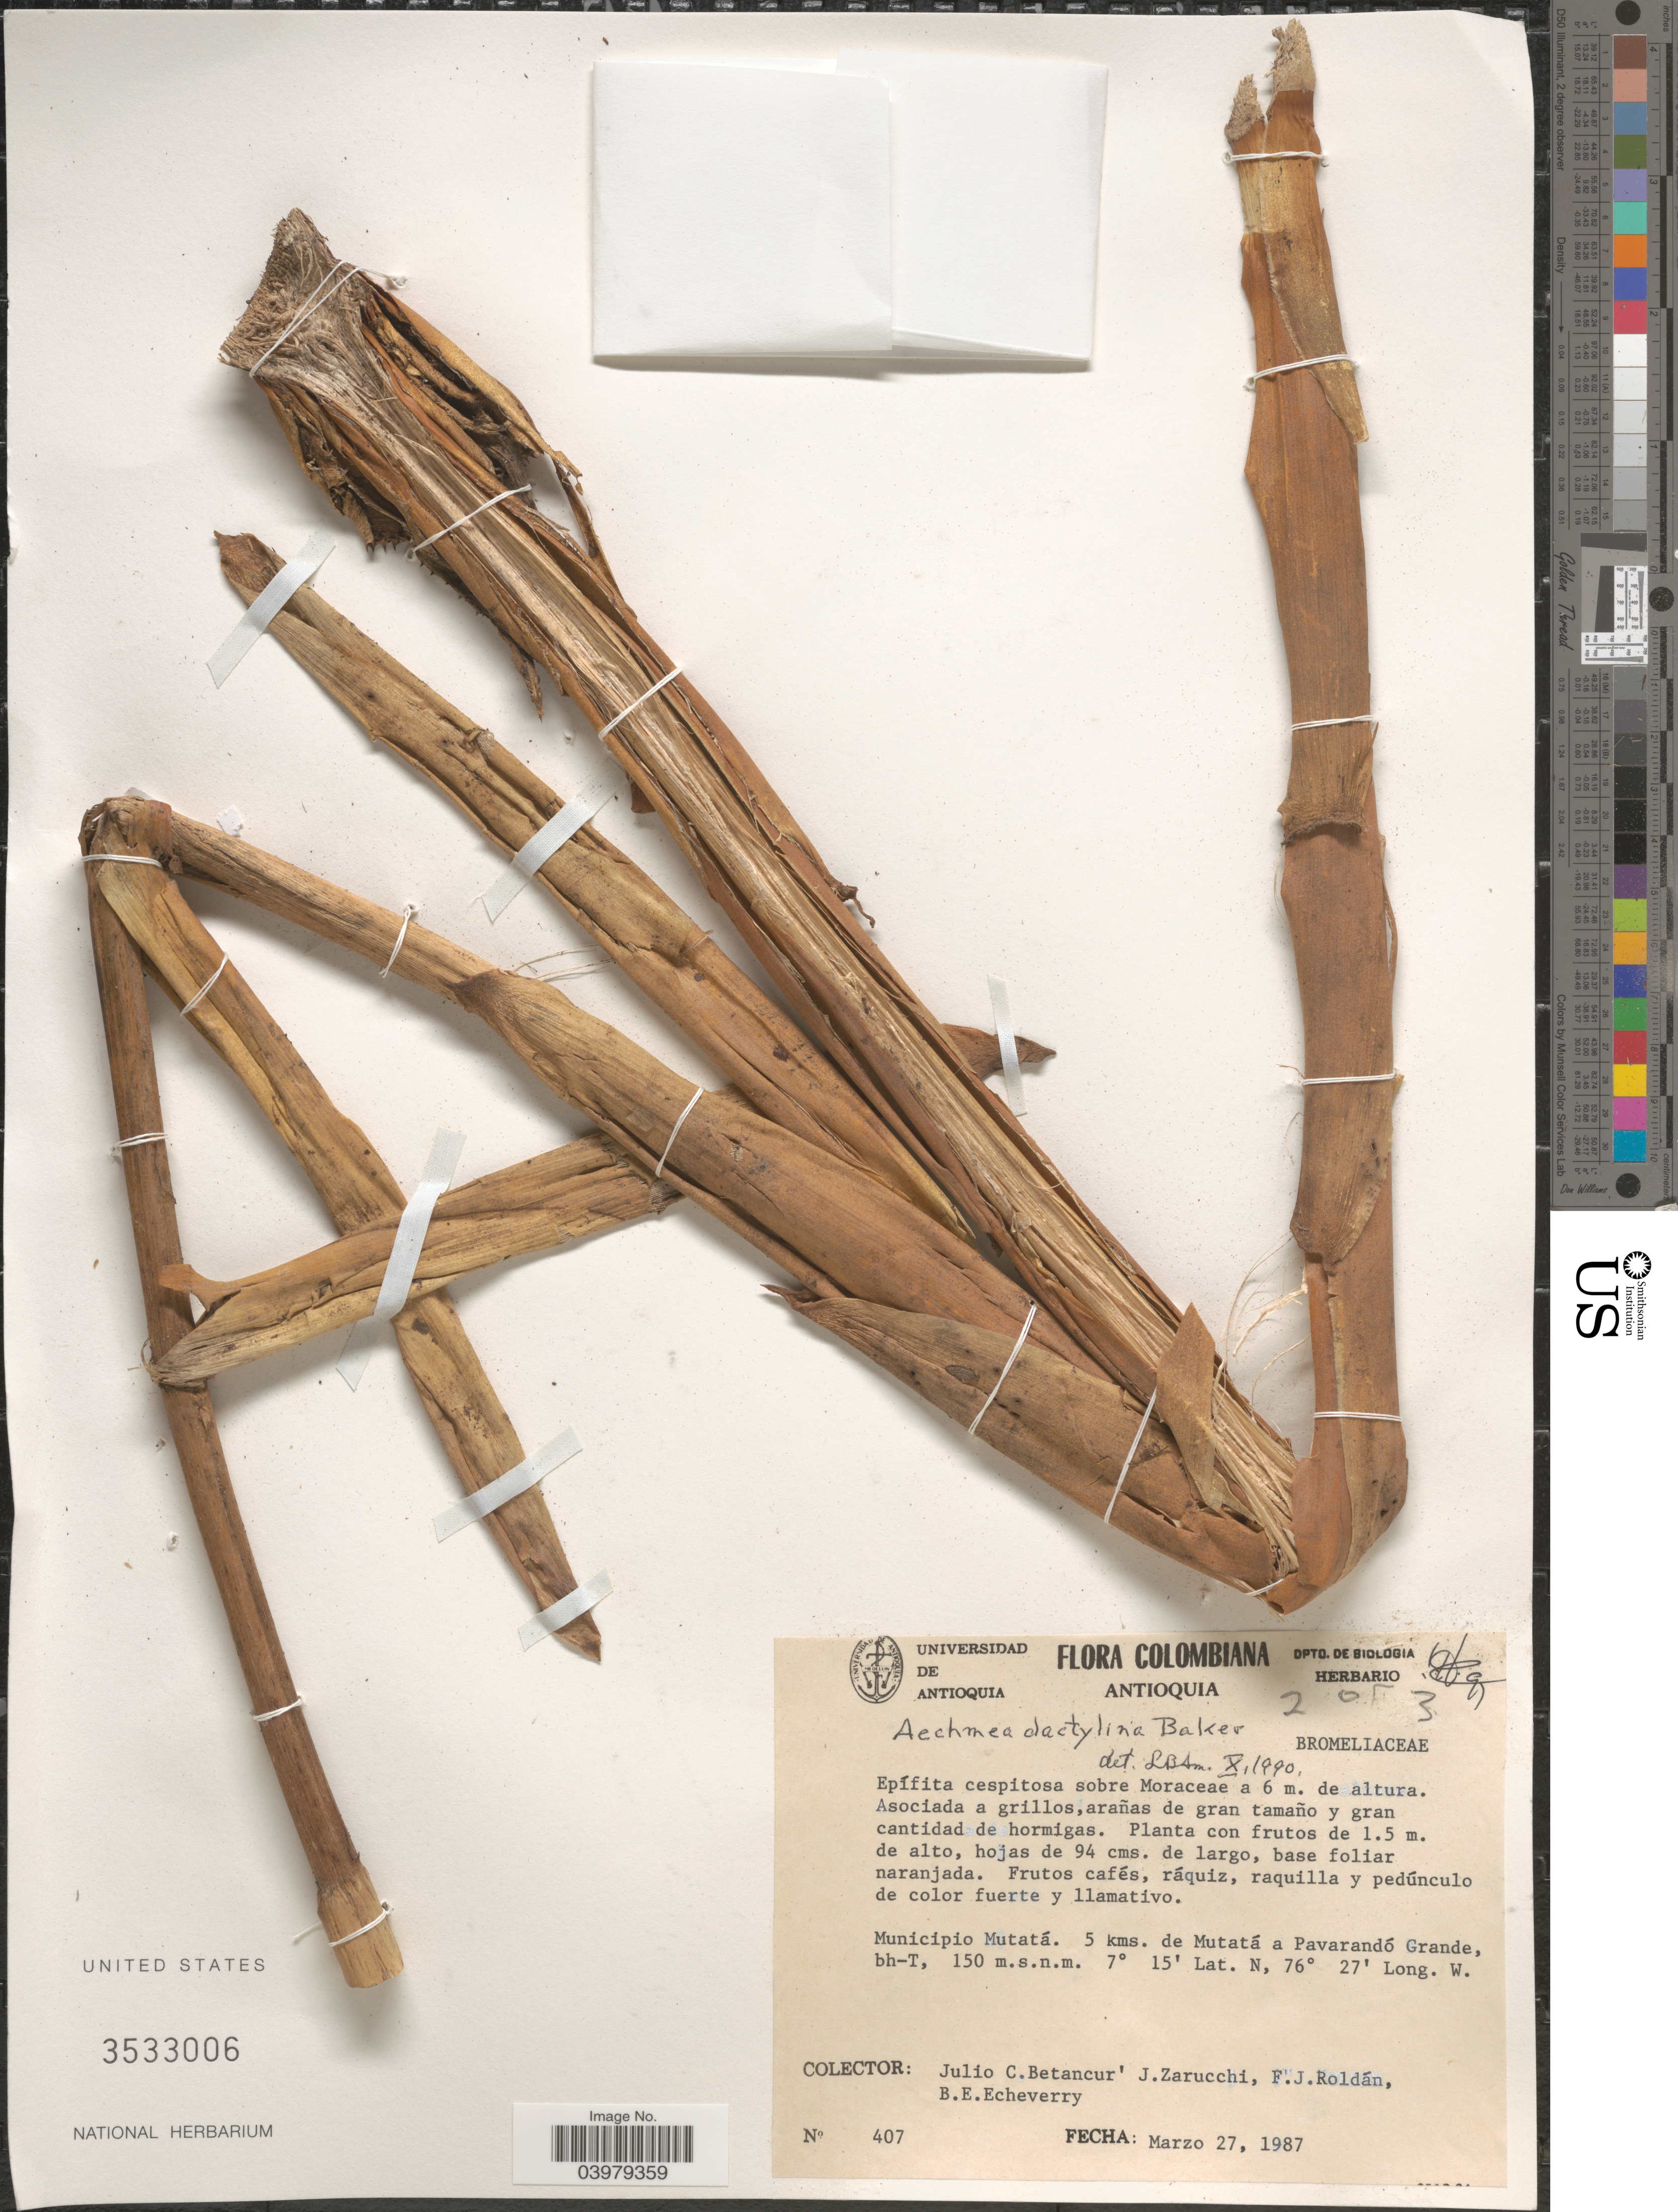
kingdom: Plantae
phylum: Tracheophyta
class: Liliopsida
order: Poales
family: Bromeliaceae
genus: Aechmea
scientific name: Aechmea dactylina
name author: Baker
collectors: J. C. Betancur, J. L. Zarucchi, F. J. Roldán & B. Echeverry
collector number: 407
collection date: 1987-03-27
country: Colombia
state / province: Antioquia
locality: Municipio Mutatá. 5 kms. de Mutatá a Pavarandó Grande.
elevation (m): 150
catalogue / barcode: US 3533006